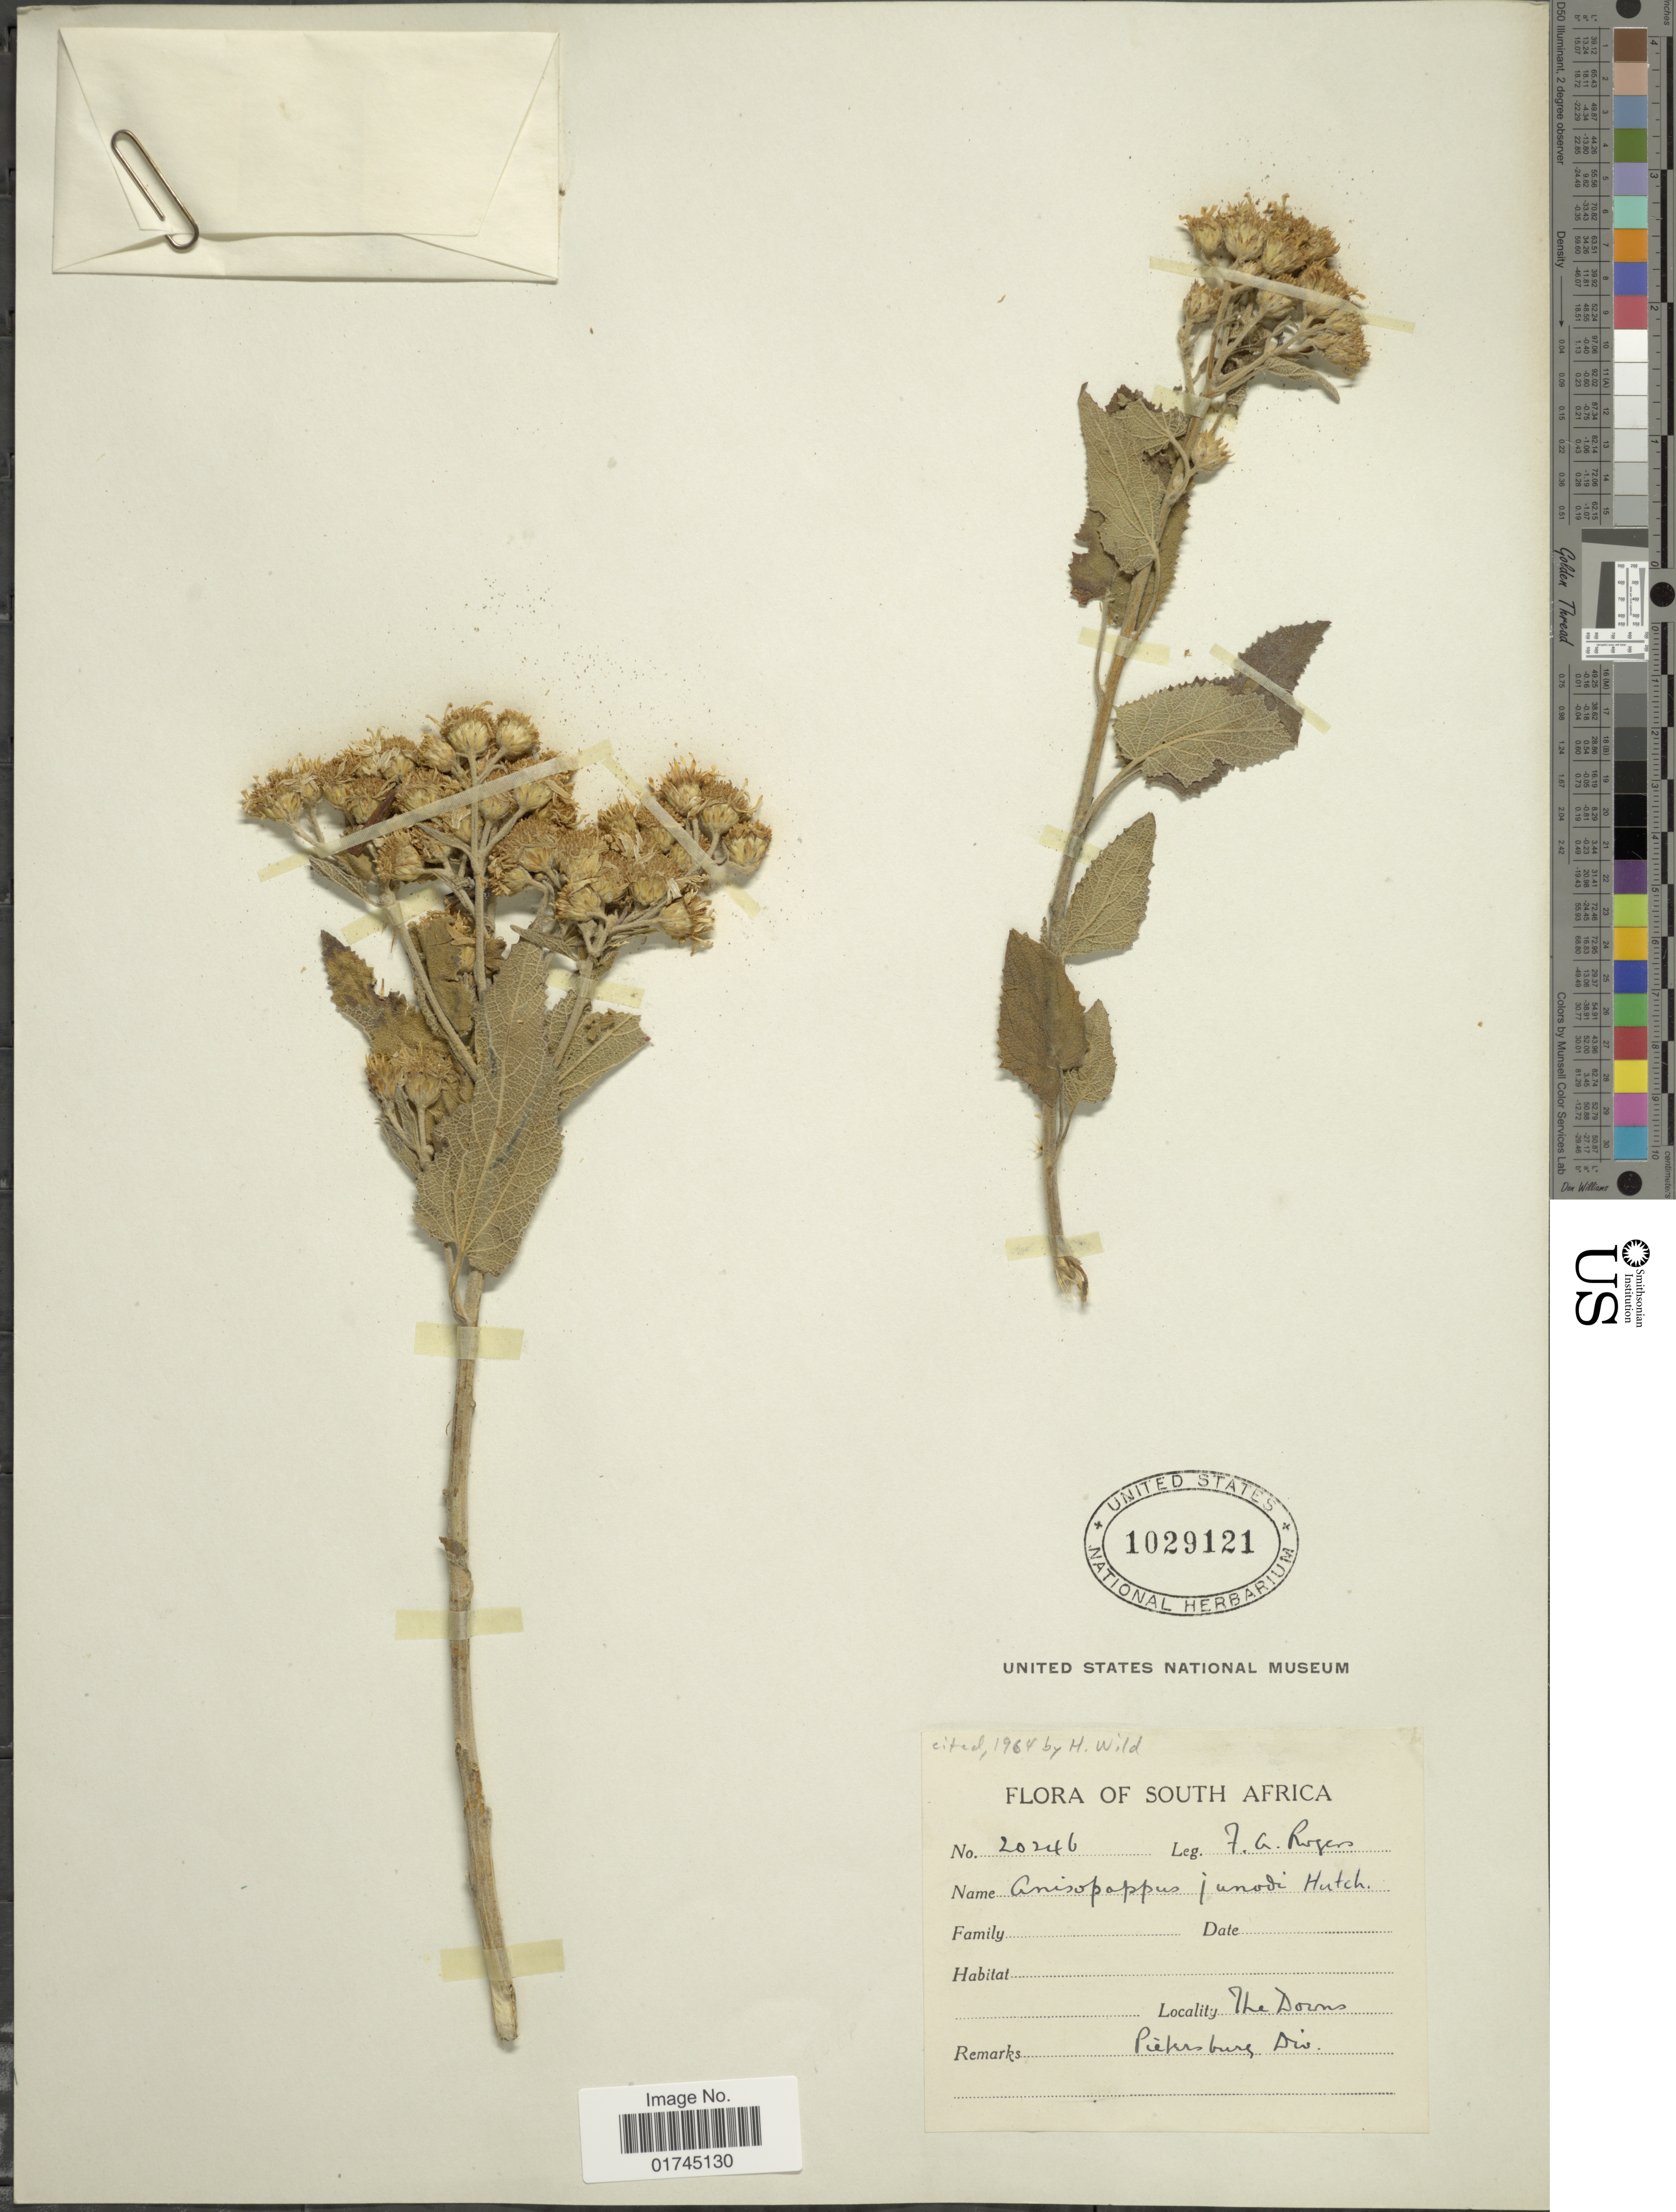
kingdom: Plantae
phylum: Tracheophyta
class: Magnoliopsida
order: Asterales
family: Asteraceae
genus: Anisopappus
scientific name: Anisopappus junodii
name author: Hutch.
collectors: F. A. Rogers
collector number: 20246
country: South Africa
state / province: Limpopo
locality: The Downs, Pietersburg Div.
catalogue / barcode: US 1029121